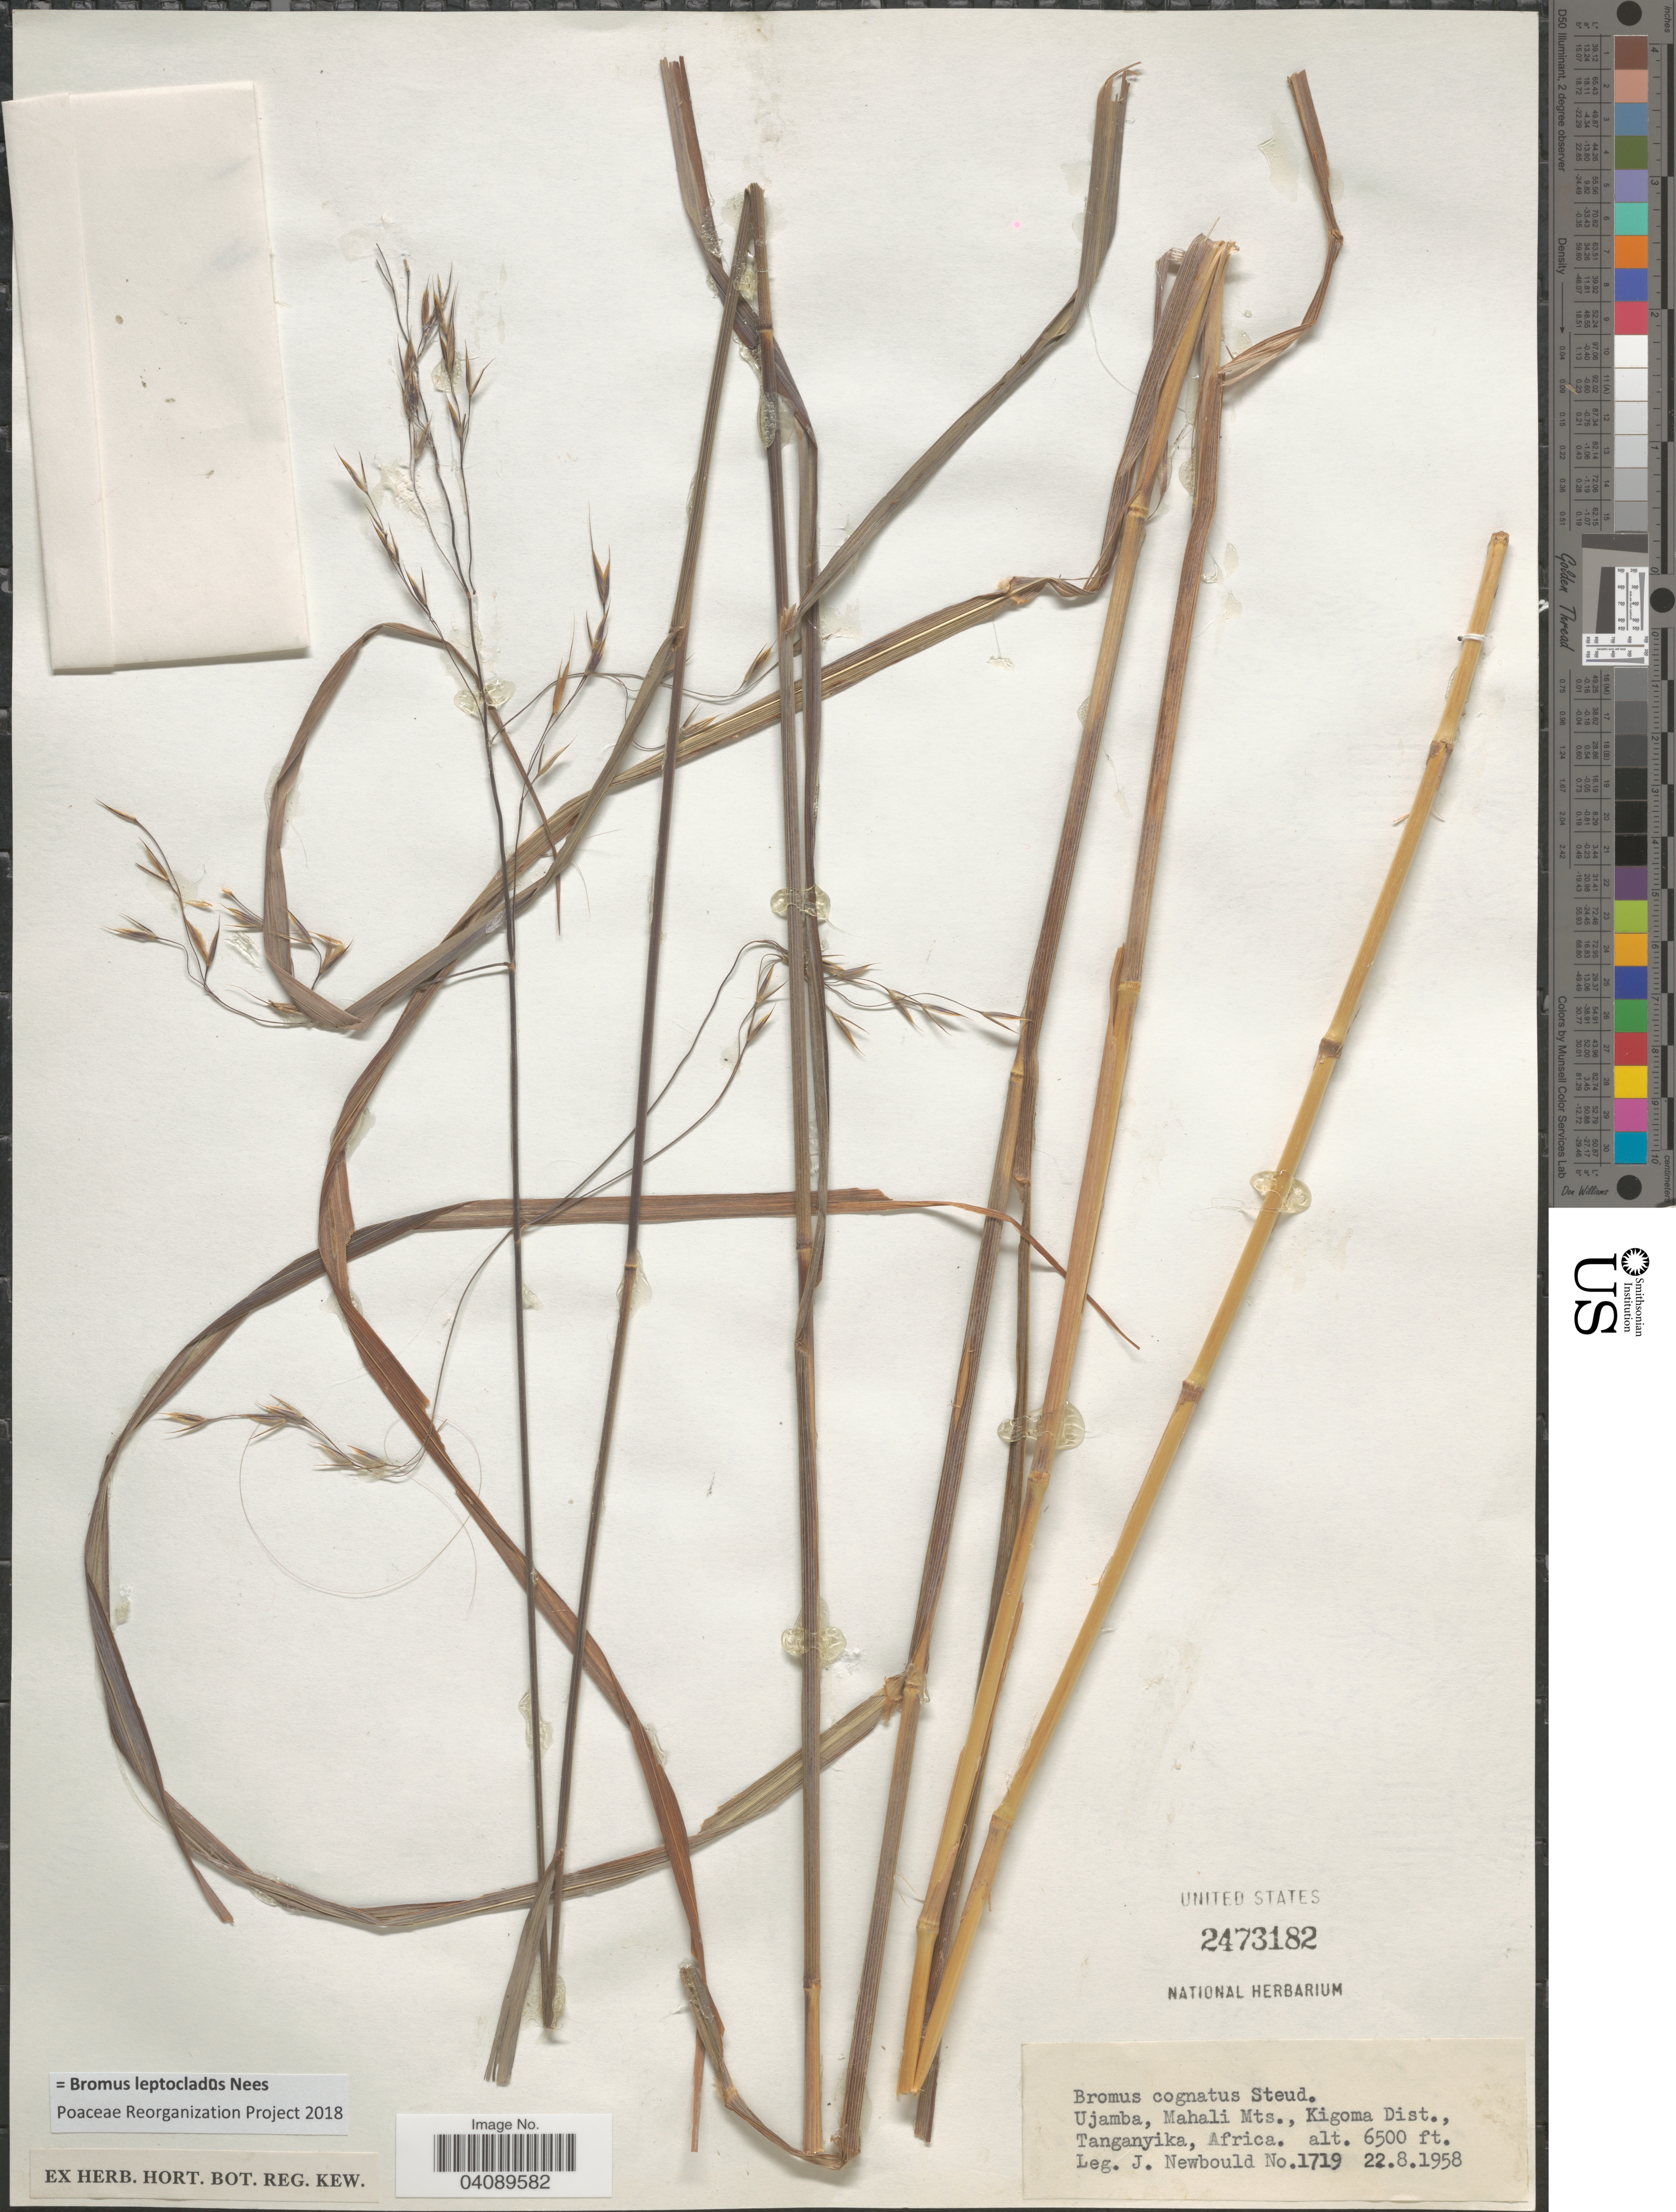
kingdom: Plantae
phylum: Tracheophyta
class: Liliopsida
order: Poales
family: Poaceae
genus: Bromus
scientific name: Bromus leptoclados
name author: Nees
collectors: J. Newbould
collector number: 1719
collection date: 1958-08-22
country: Tanzania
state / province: Kigoma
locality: Ujamba, Mahali Mts., Kigoma Dist., Tanganyika.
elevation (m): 1981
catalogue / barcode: US 2473182